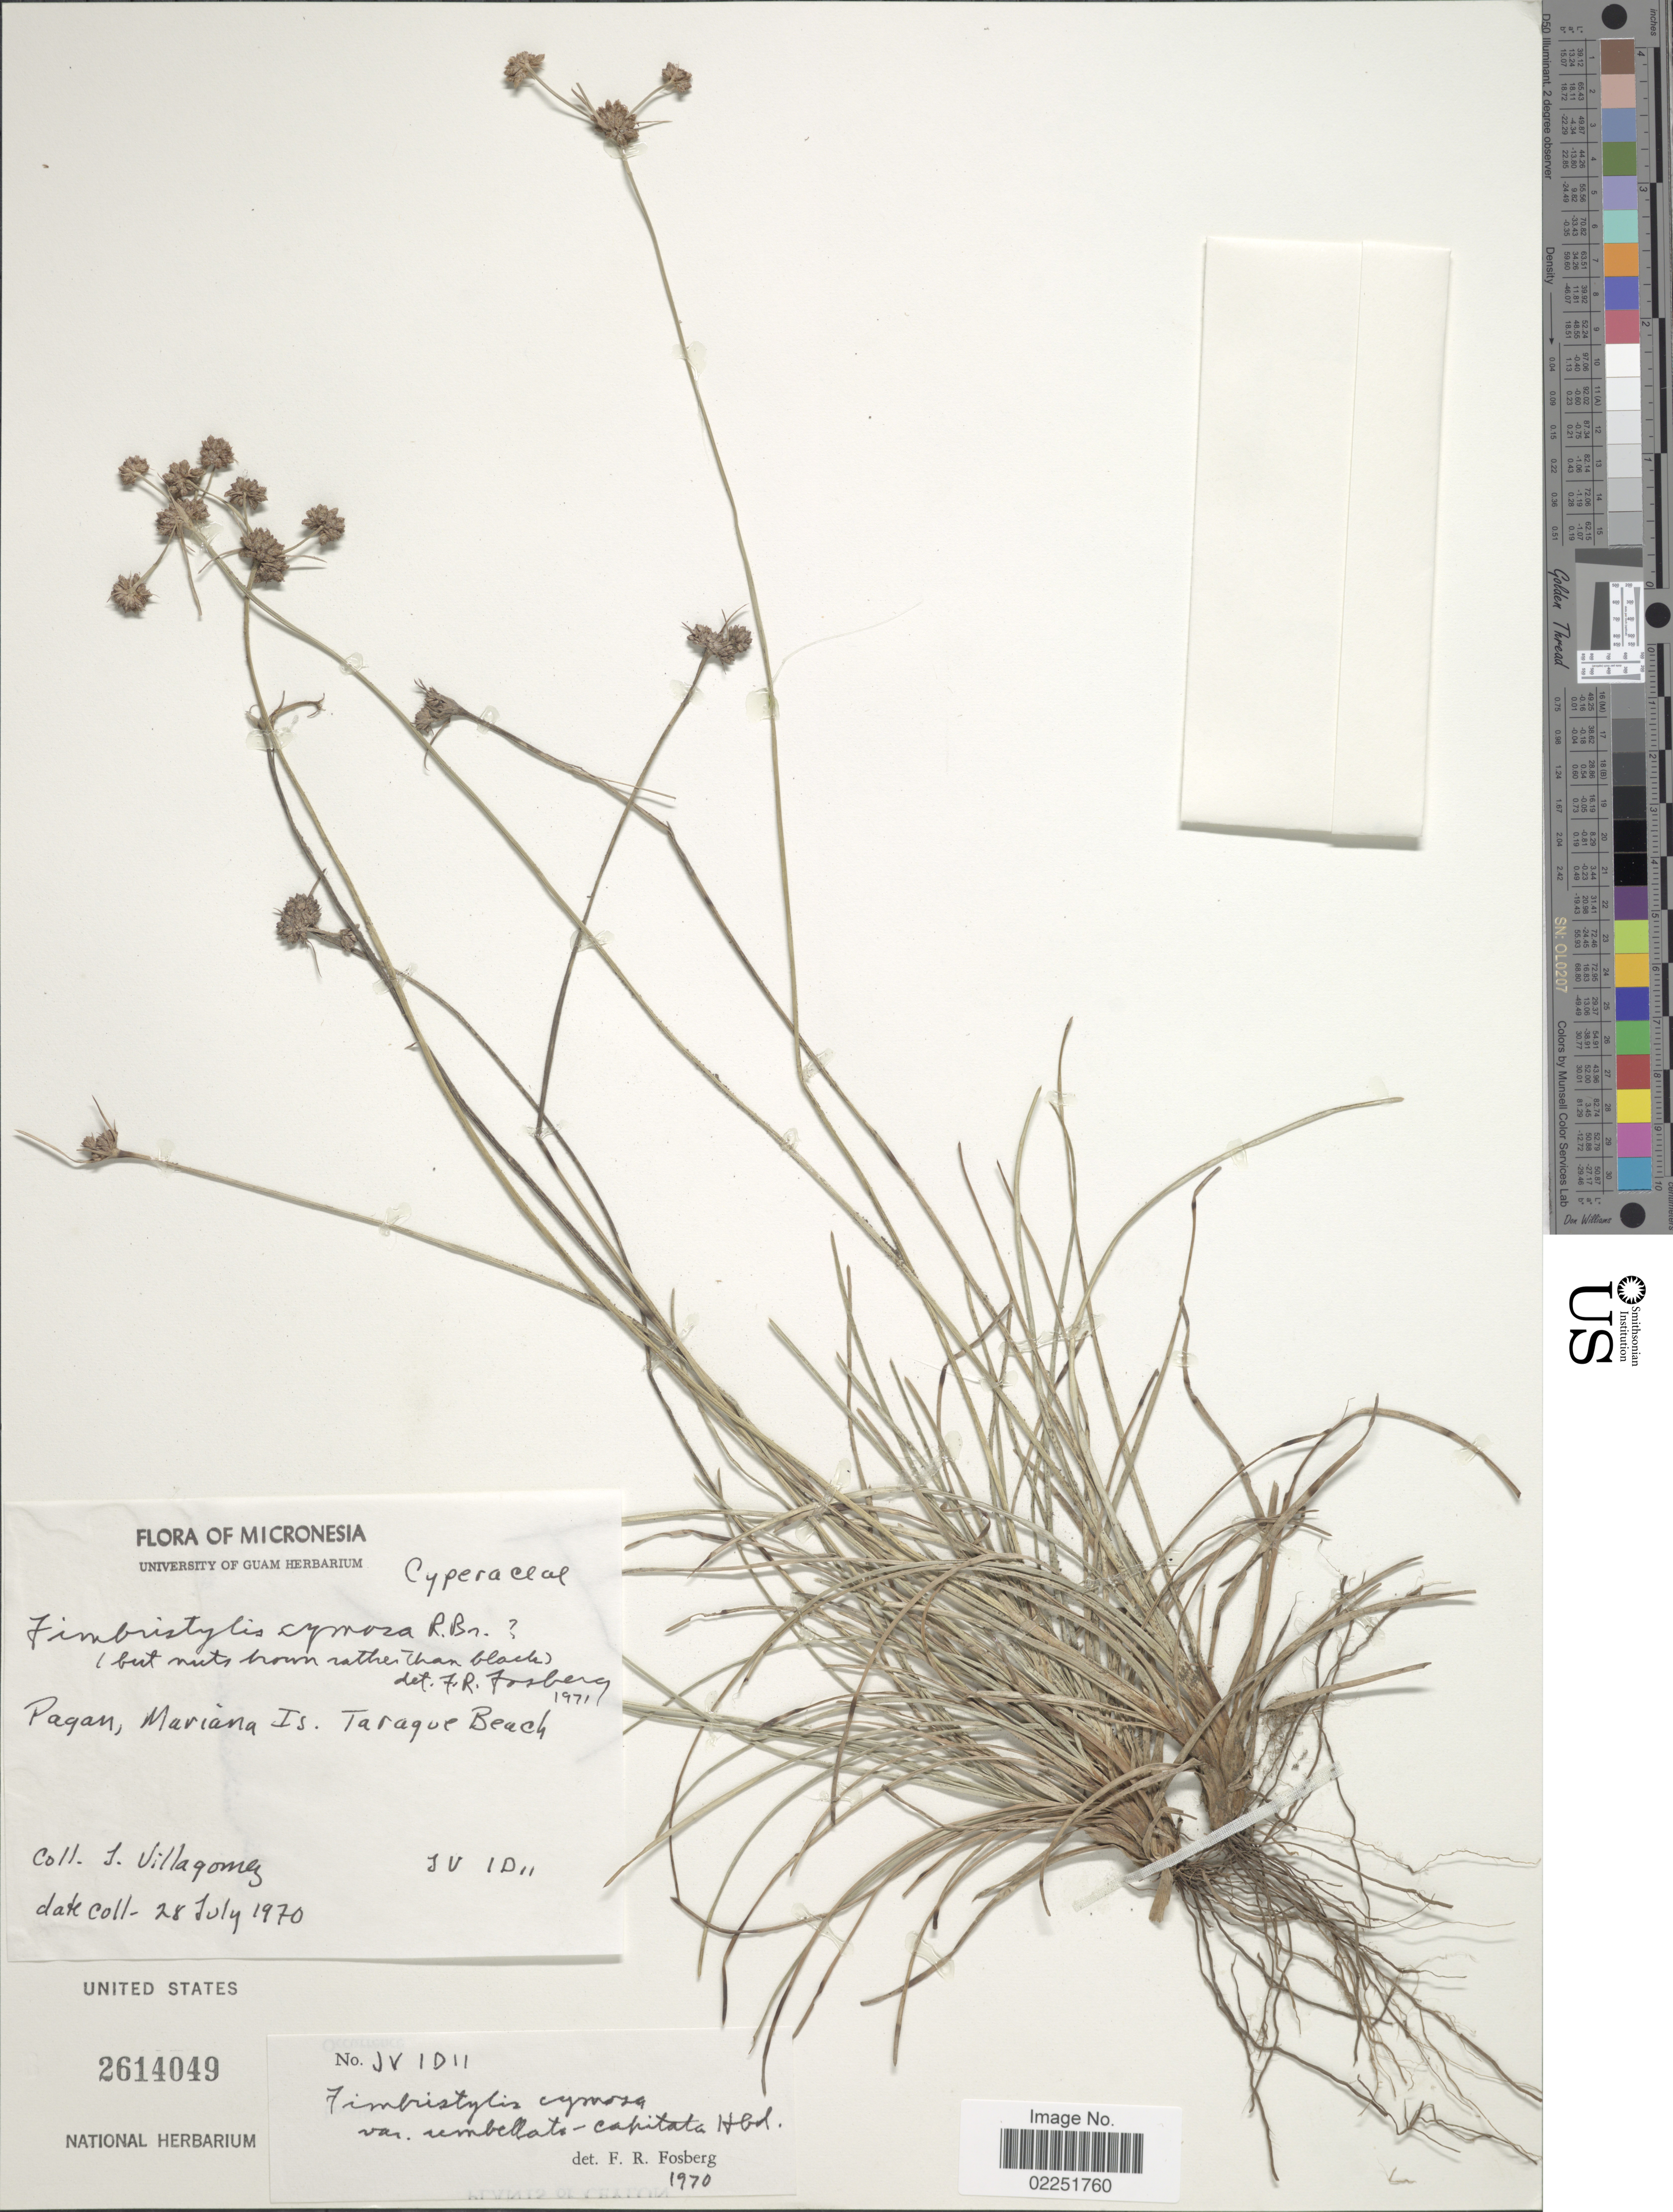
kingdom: Plantae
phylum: Tracheophyta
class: Liliopsida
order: Poales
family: Cyperaceae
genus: Fimbristylis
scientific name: Fimbristylis cymosa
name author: R. Br.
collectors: J. Villagomez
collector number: JV 1D11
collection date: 1970-07-28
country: Northern Mariana Islands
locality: Pagan, Mariana Is. Taraque Beach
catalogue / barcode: US 2614049